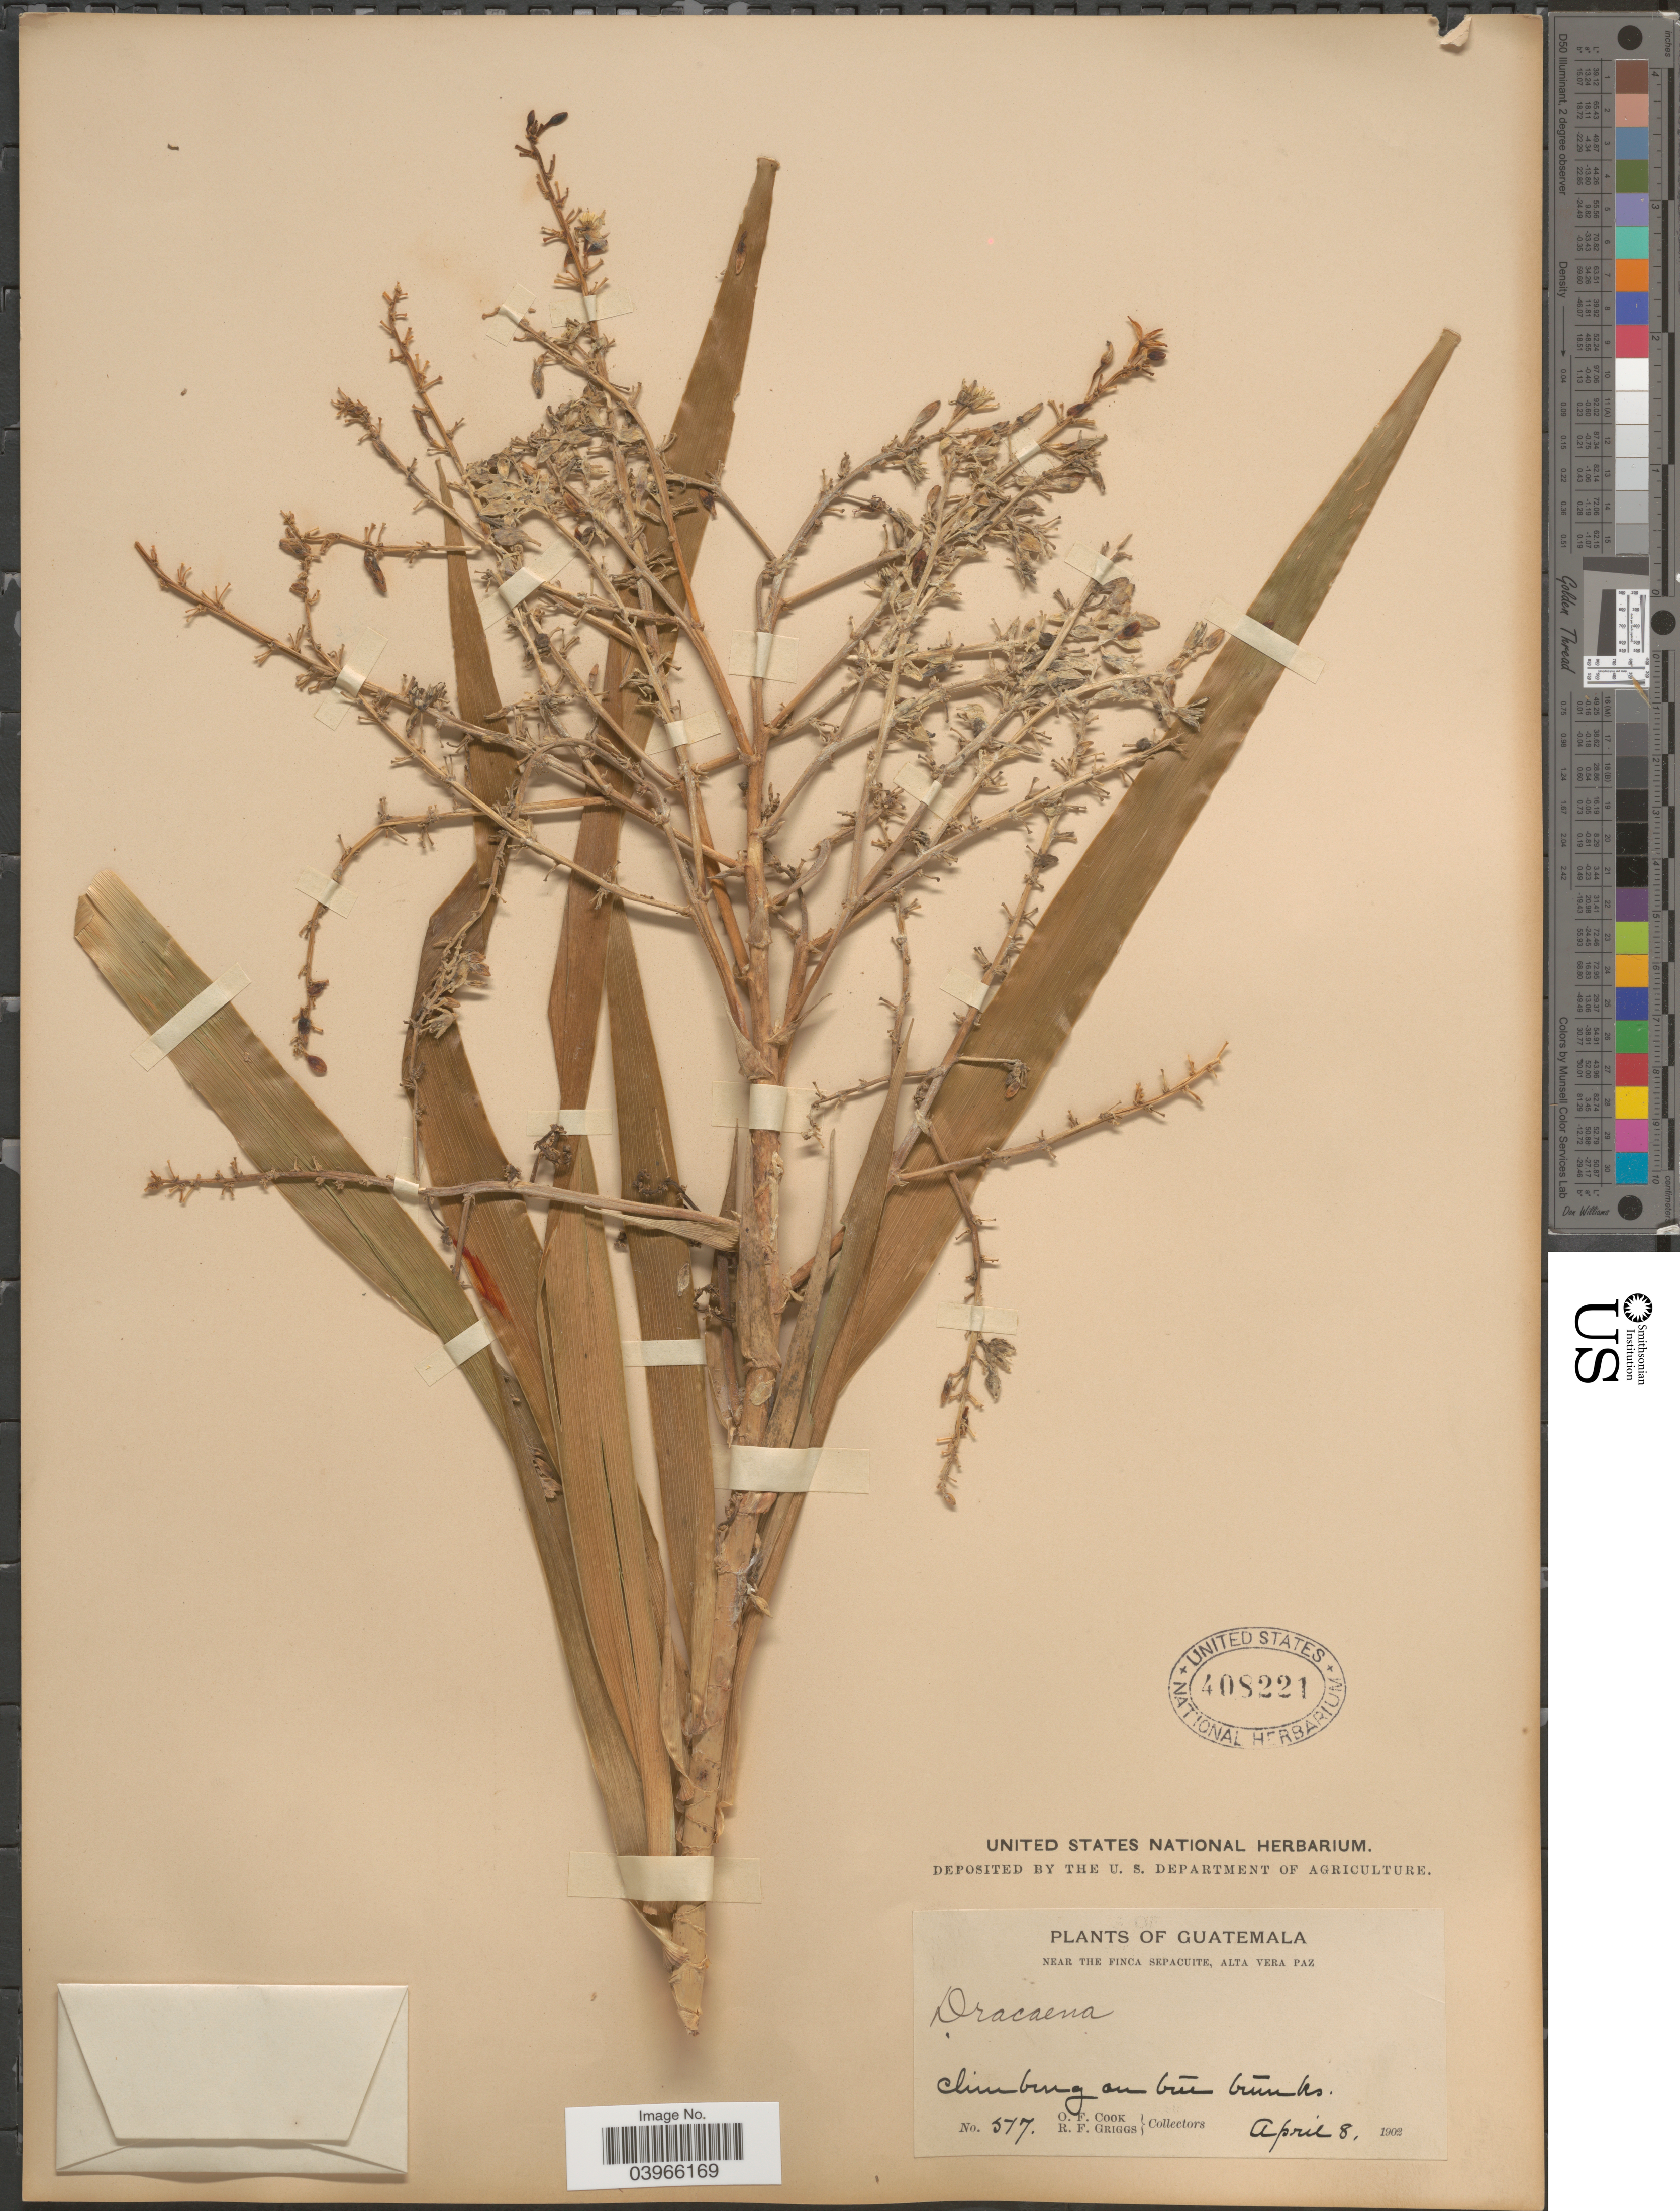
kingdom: Plantae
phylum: Tracheophyta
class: Liliopsida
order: Asparagales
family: Asparagaceae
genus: Dracaena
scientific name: Dracaena americana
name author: Donn. Sm. in Sarg.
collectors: O. F. Cook & R. F. Griggs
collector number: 577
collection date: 1902-04-08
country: Guatemala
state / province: Alta Verapaz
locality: Near the Finca Sepacuite, Alta Vera Paz.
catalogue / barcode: US 408221